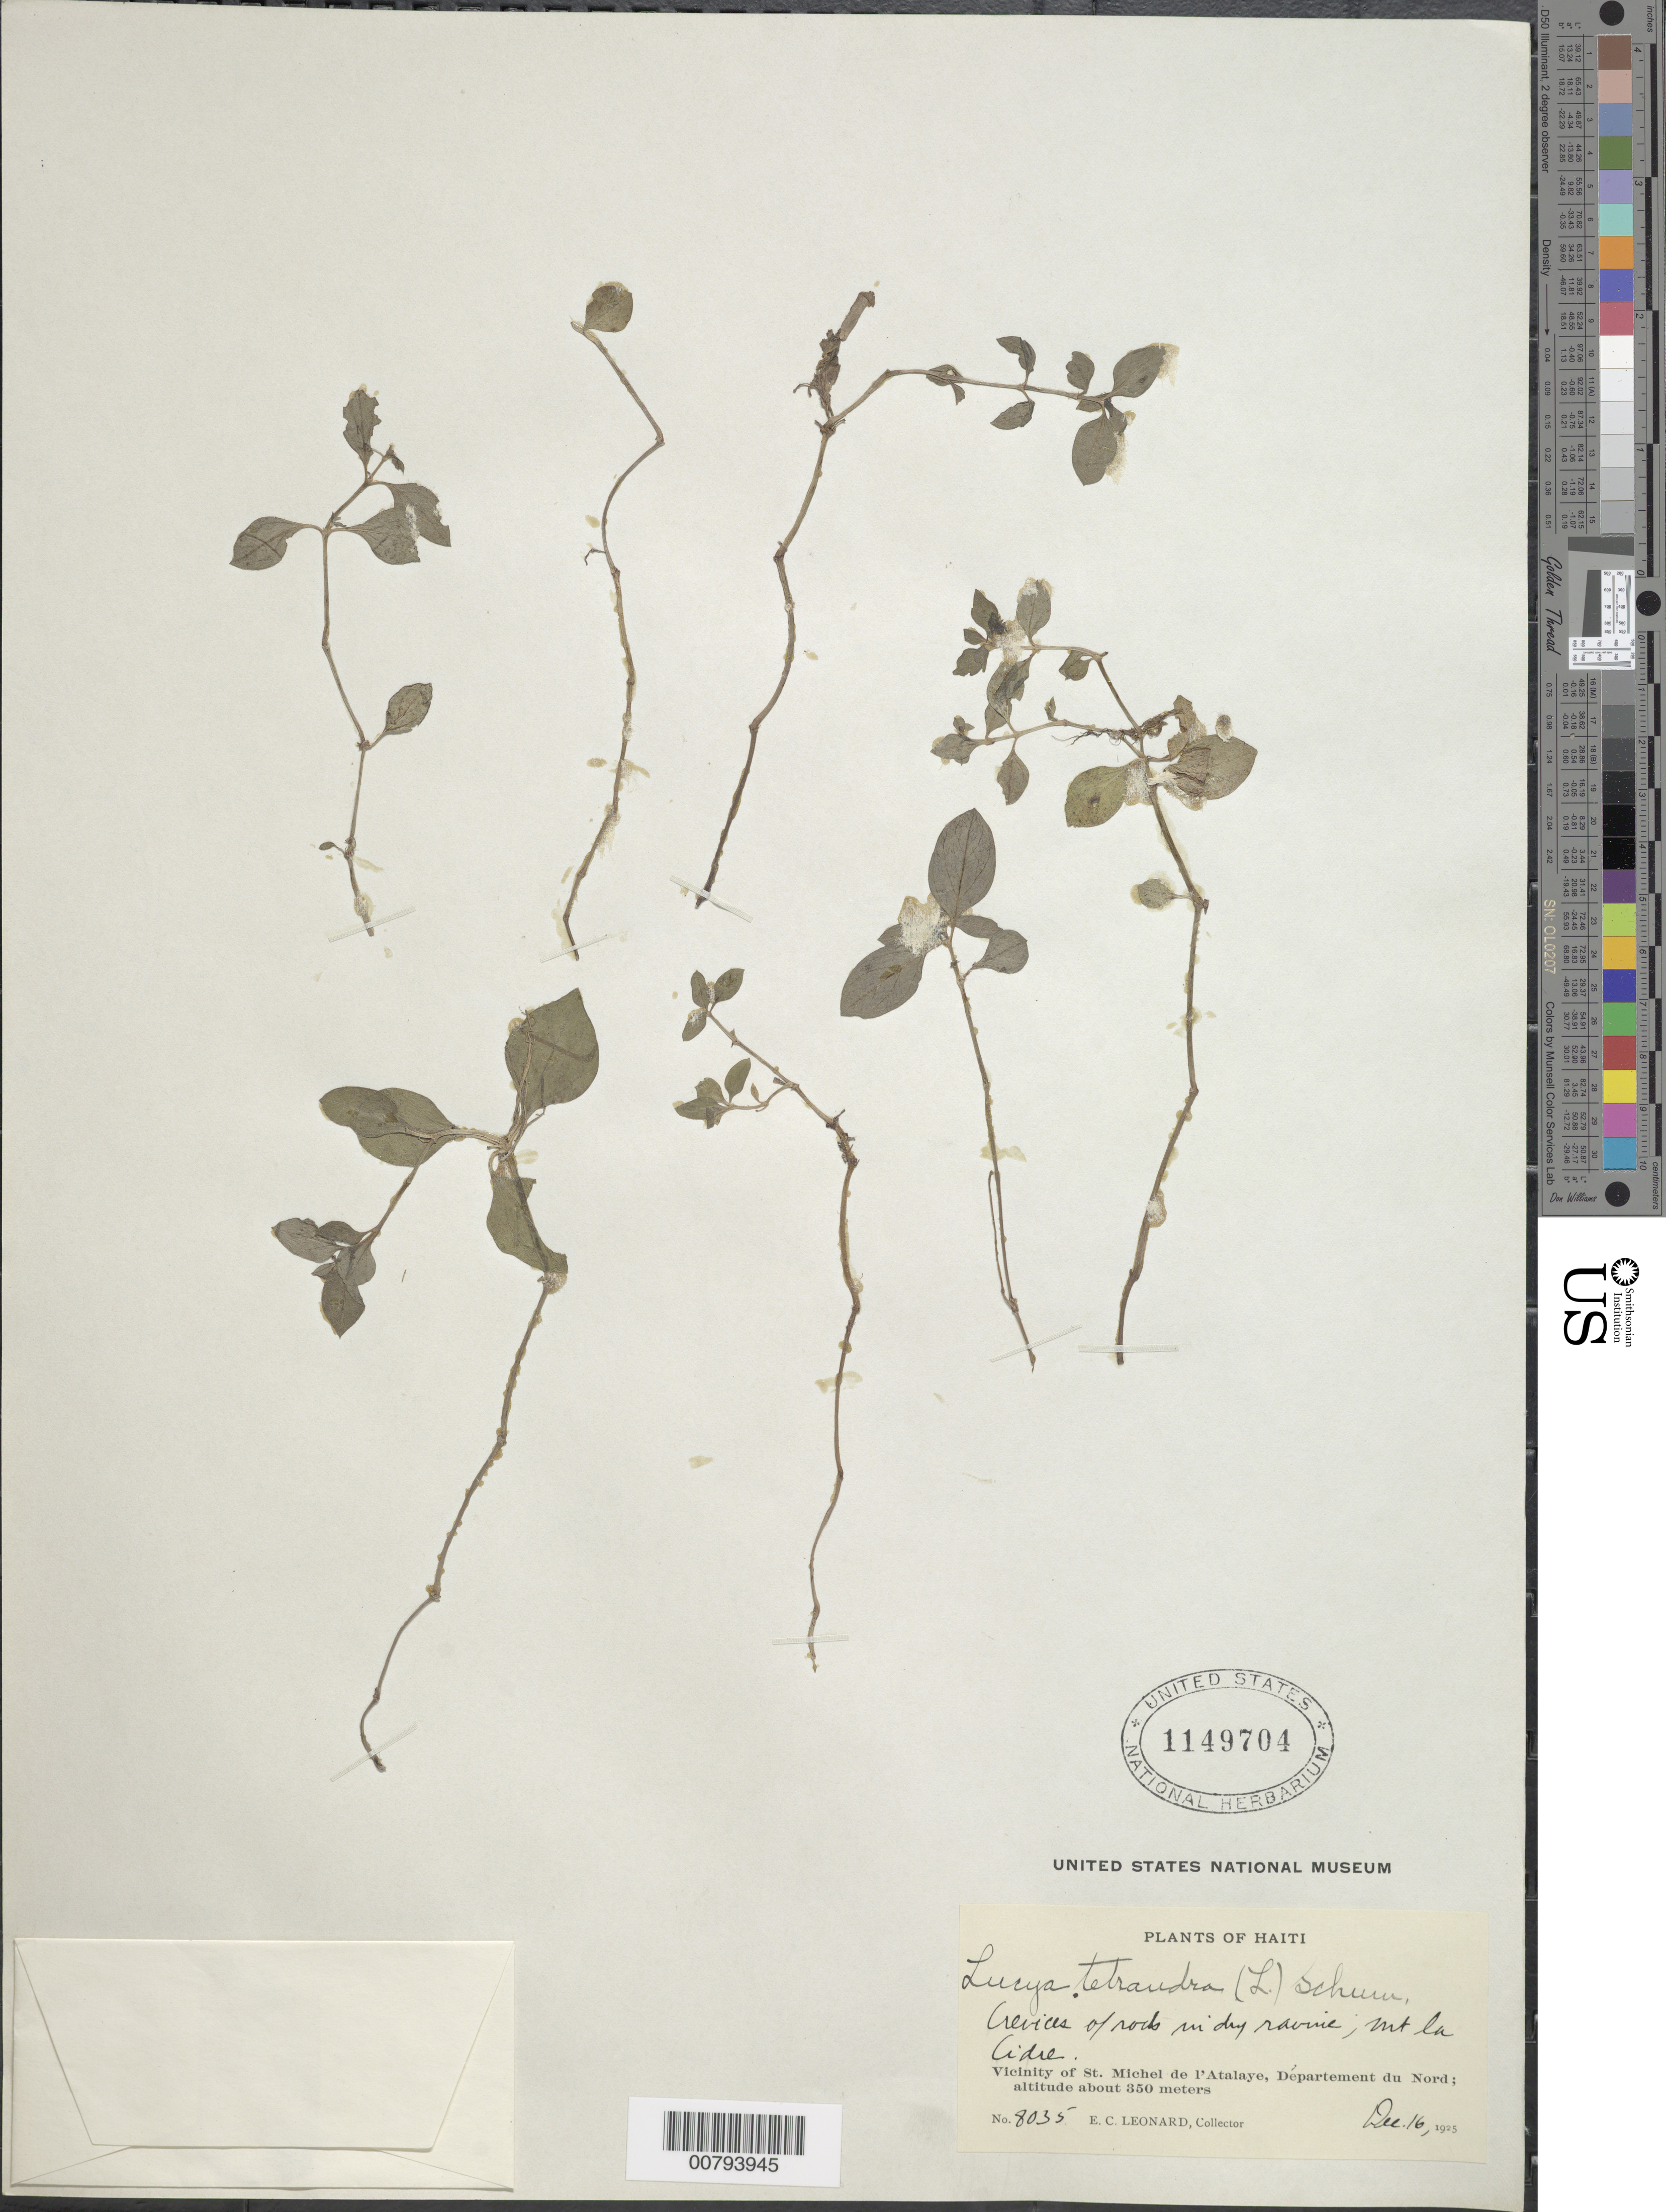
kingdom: Plantae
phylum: Tracheophyta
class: Magnoliopsida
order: Gentianales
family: Rubiaceae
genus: Lucya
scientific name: Lucya tetrandra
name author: (L.) K. Schum.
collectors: E. C. Leonard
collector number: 8035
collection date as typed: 16 Dec 1925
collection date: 1925-12-16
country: Haiti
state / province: Nord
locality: Vicinity of St. Michel de l'Atalaye. Mt. La Didre.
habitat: Crevices of rocks in dry ravine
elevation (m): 350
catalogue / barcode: US 1149704